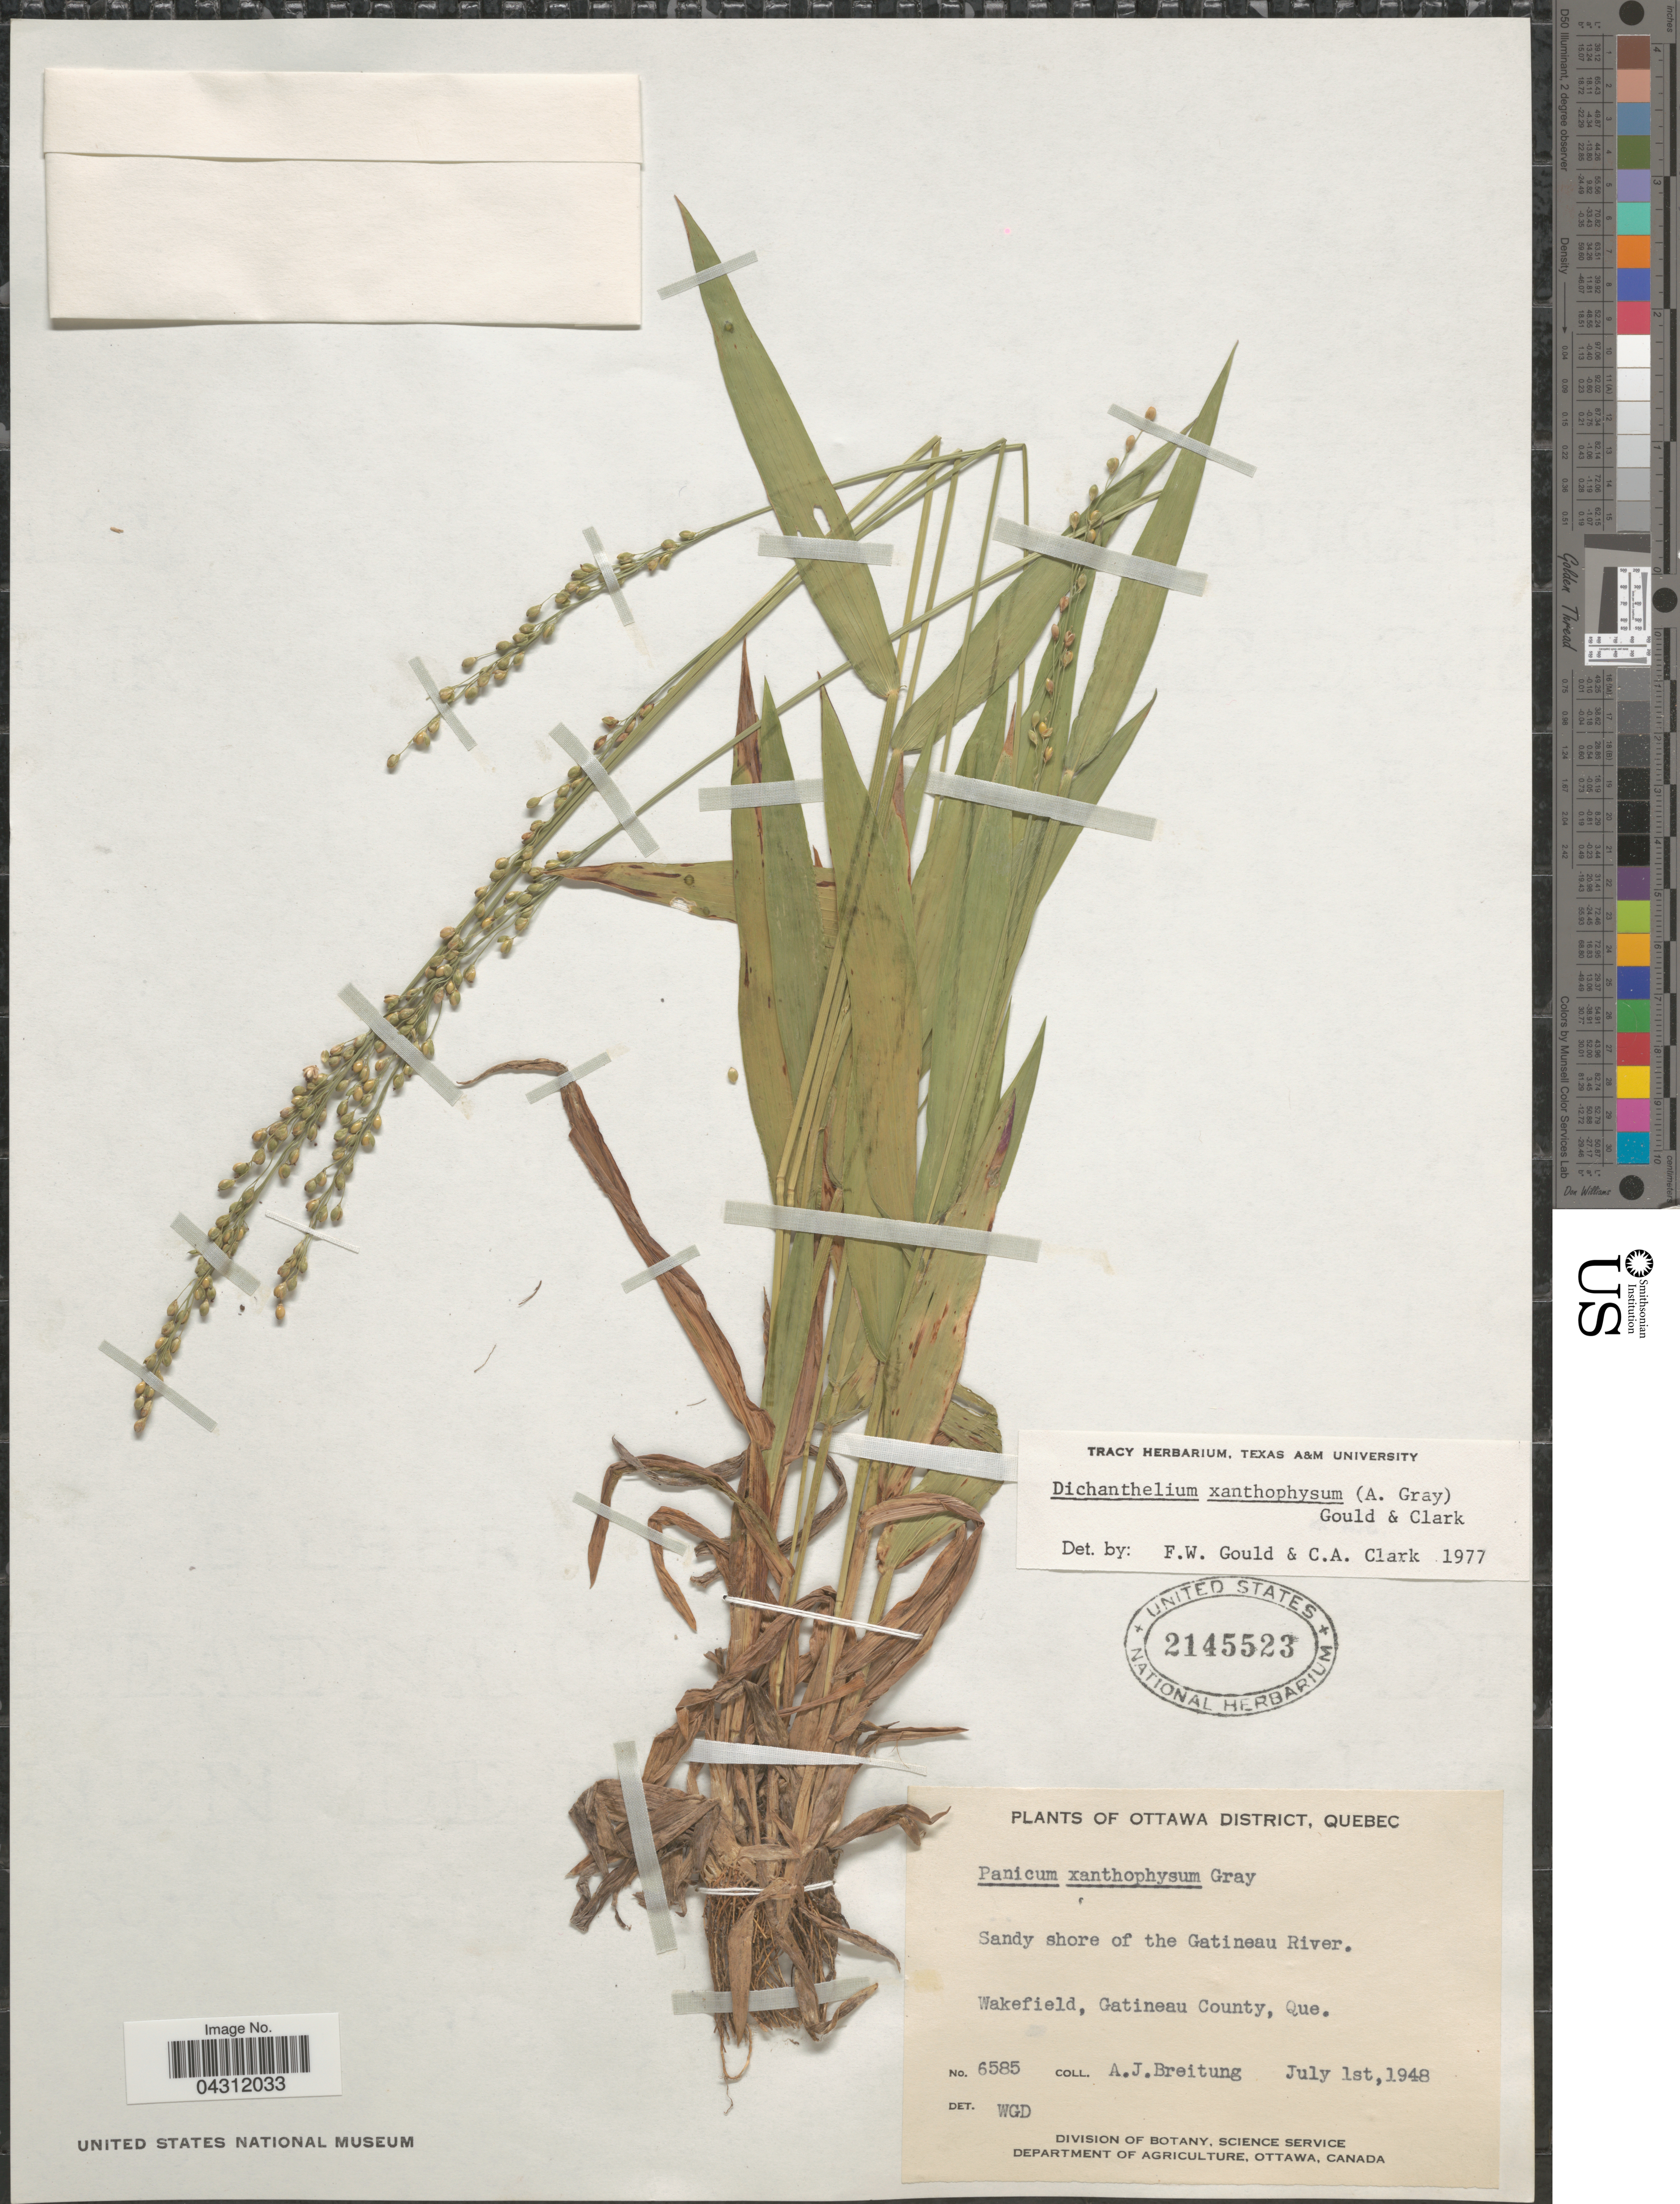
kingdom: Plantae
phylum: Tracheophyta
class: Liliopsida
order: Poales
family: Poaceae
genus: Dichanthelium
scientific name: Dichanthelium xanthophysum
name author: (A. Gray) Freckmann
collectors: A. Breitung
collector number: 6585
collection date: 1948-07-01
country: Canada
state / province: Quebec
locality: Ottawa District. Sandy shore of the Gatineau River. Wakefield, Gatineau County.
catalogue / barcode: US 2145523